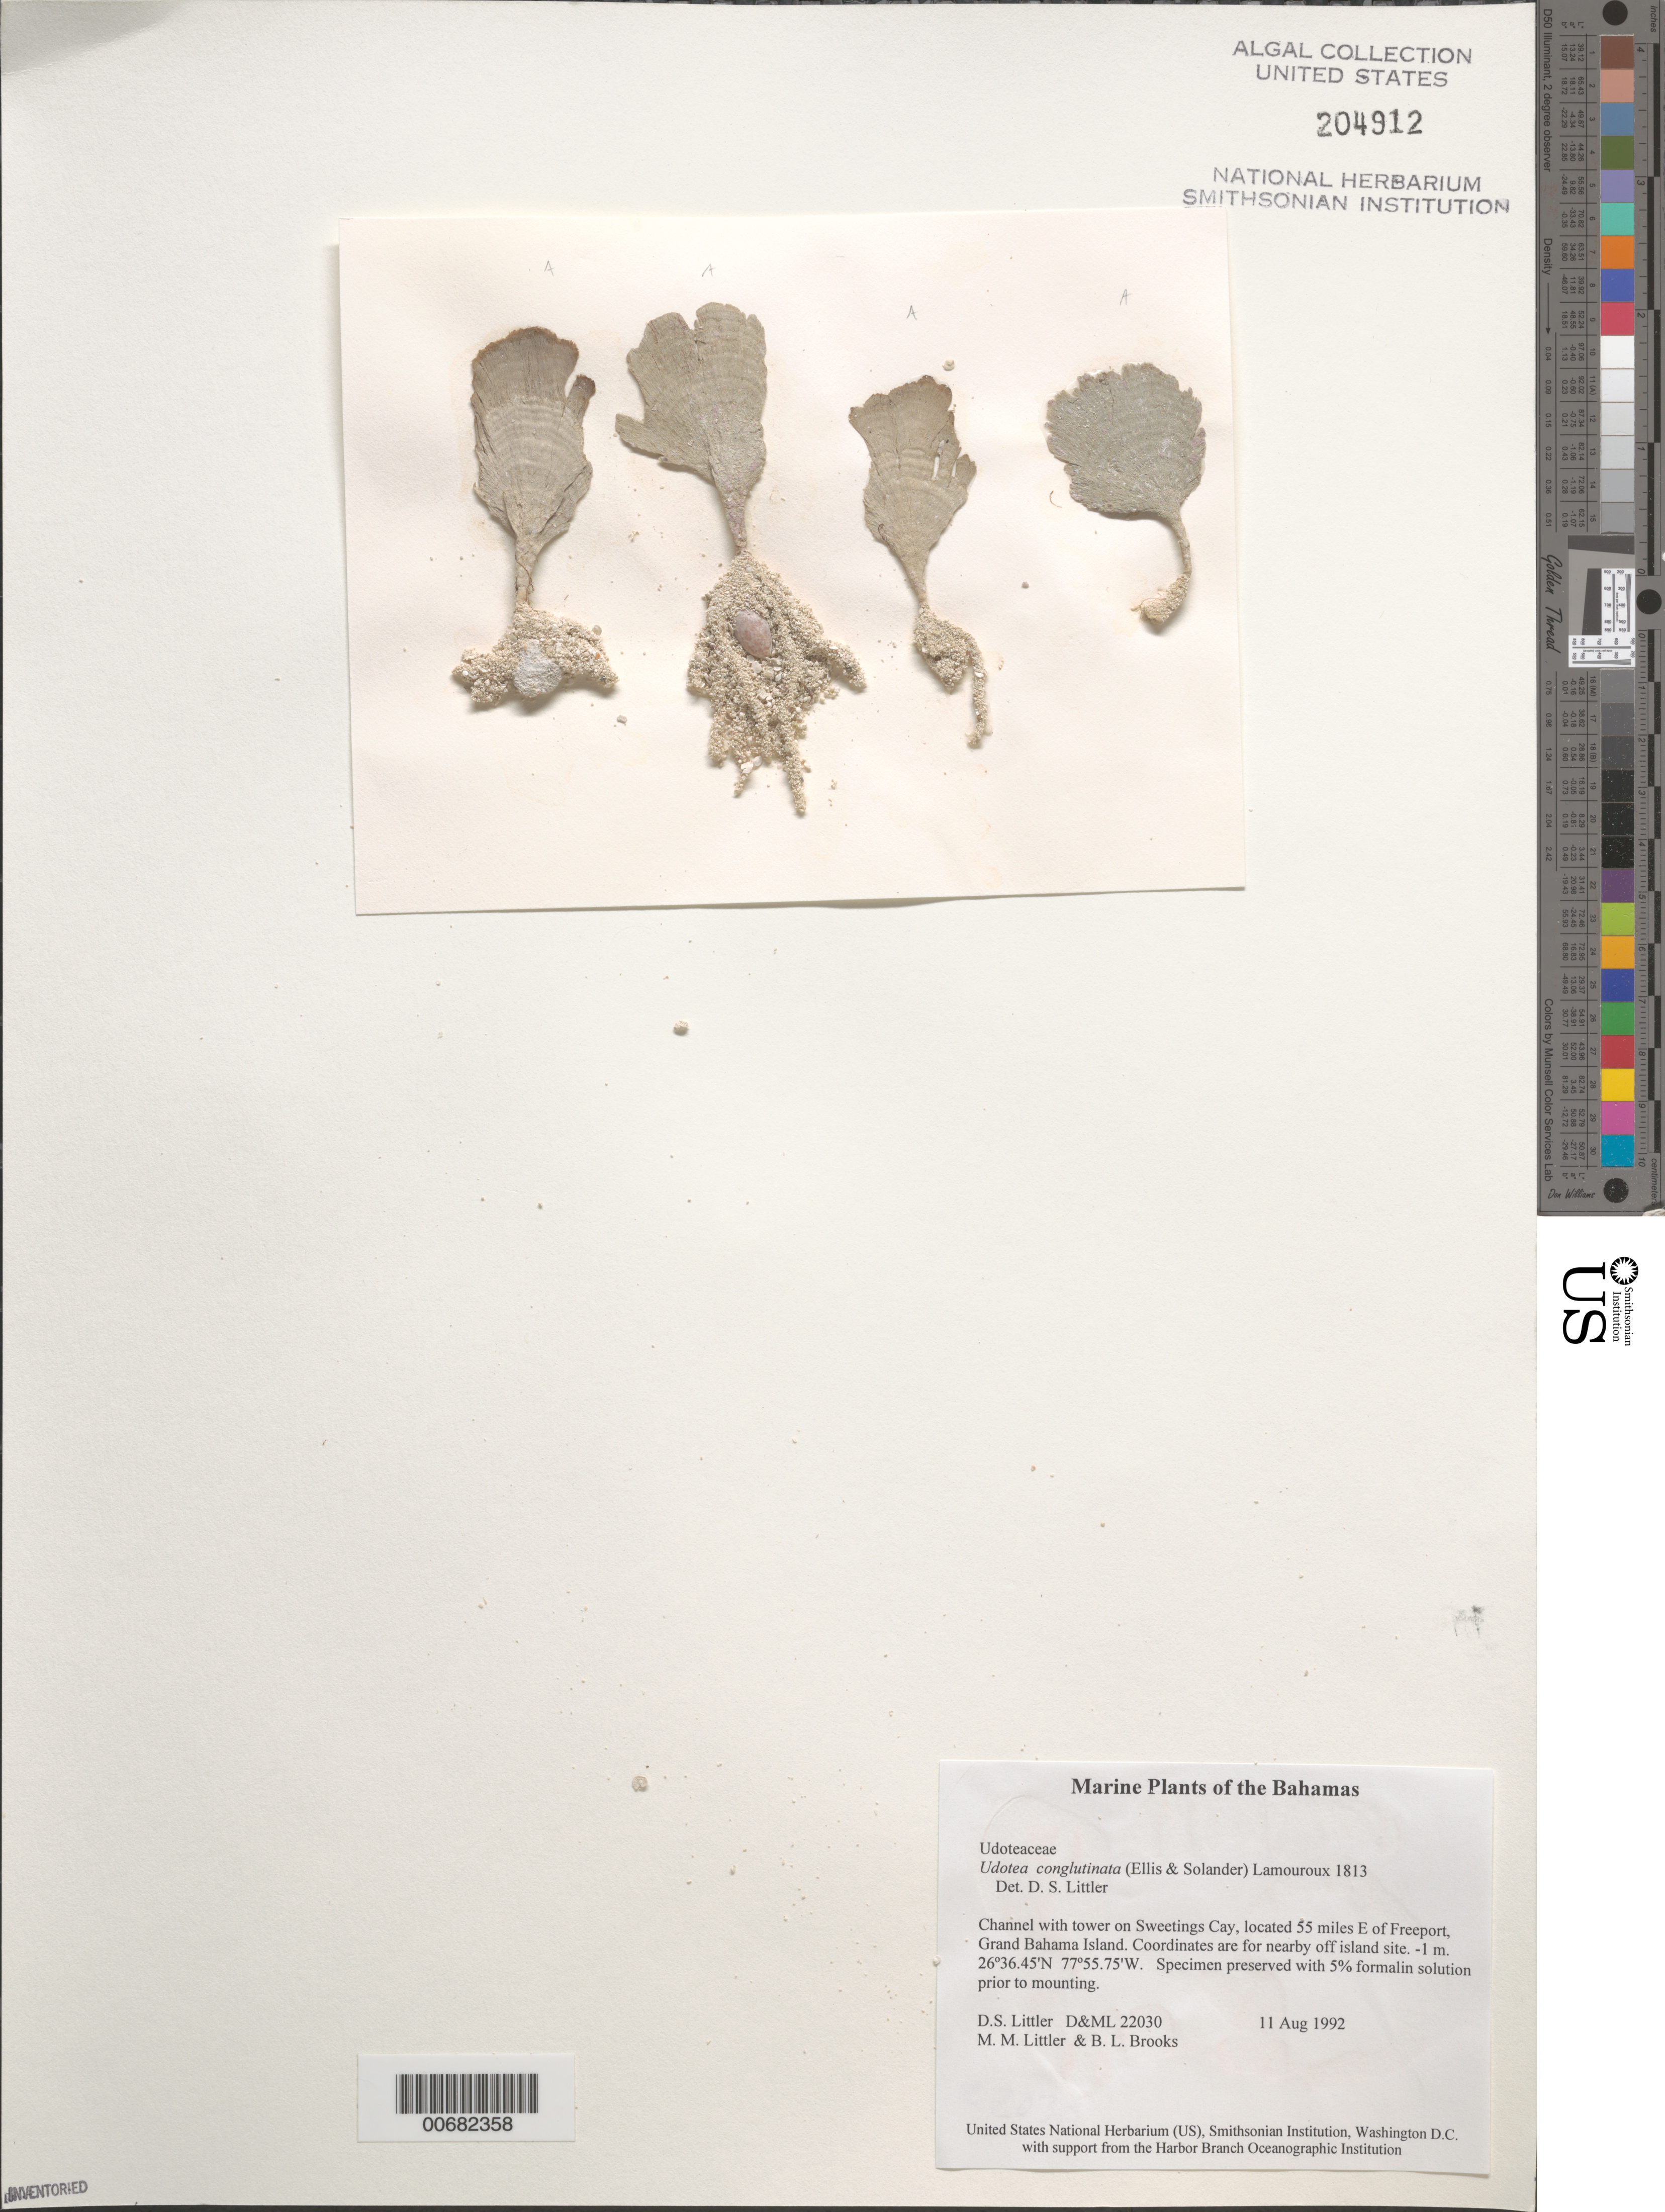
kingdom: Plantae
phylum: Chlorophyta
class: Ulvophyceae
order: Bryopsidales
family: Udoteaceae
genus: Udotea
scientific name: Udotea conglutinata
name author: (Ellis & Sol.) J.V.Lamouroux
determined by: Littler, D. S.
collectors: D. S. Littler, M. M. Littler & B. Brooks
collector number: D&ML 22030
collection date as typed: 11 Aug 1992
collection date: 1992-08-11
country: Bahamas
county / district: Grand Bahama District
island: Sweetings Cay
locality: Off Sweetings Cay, 55 miles east of Freeport, Grand Bahama Island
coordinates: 26 36.45' N, 77 55.75' W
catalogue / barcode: US 204912